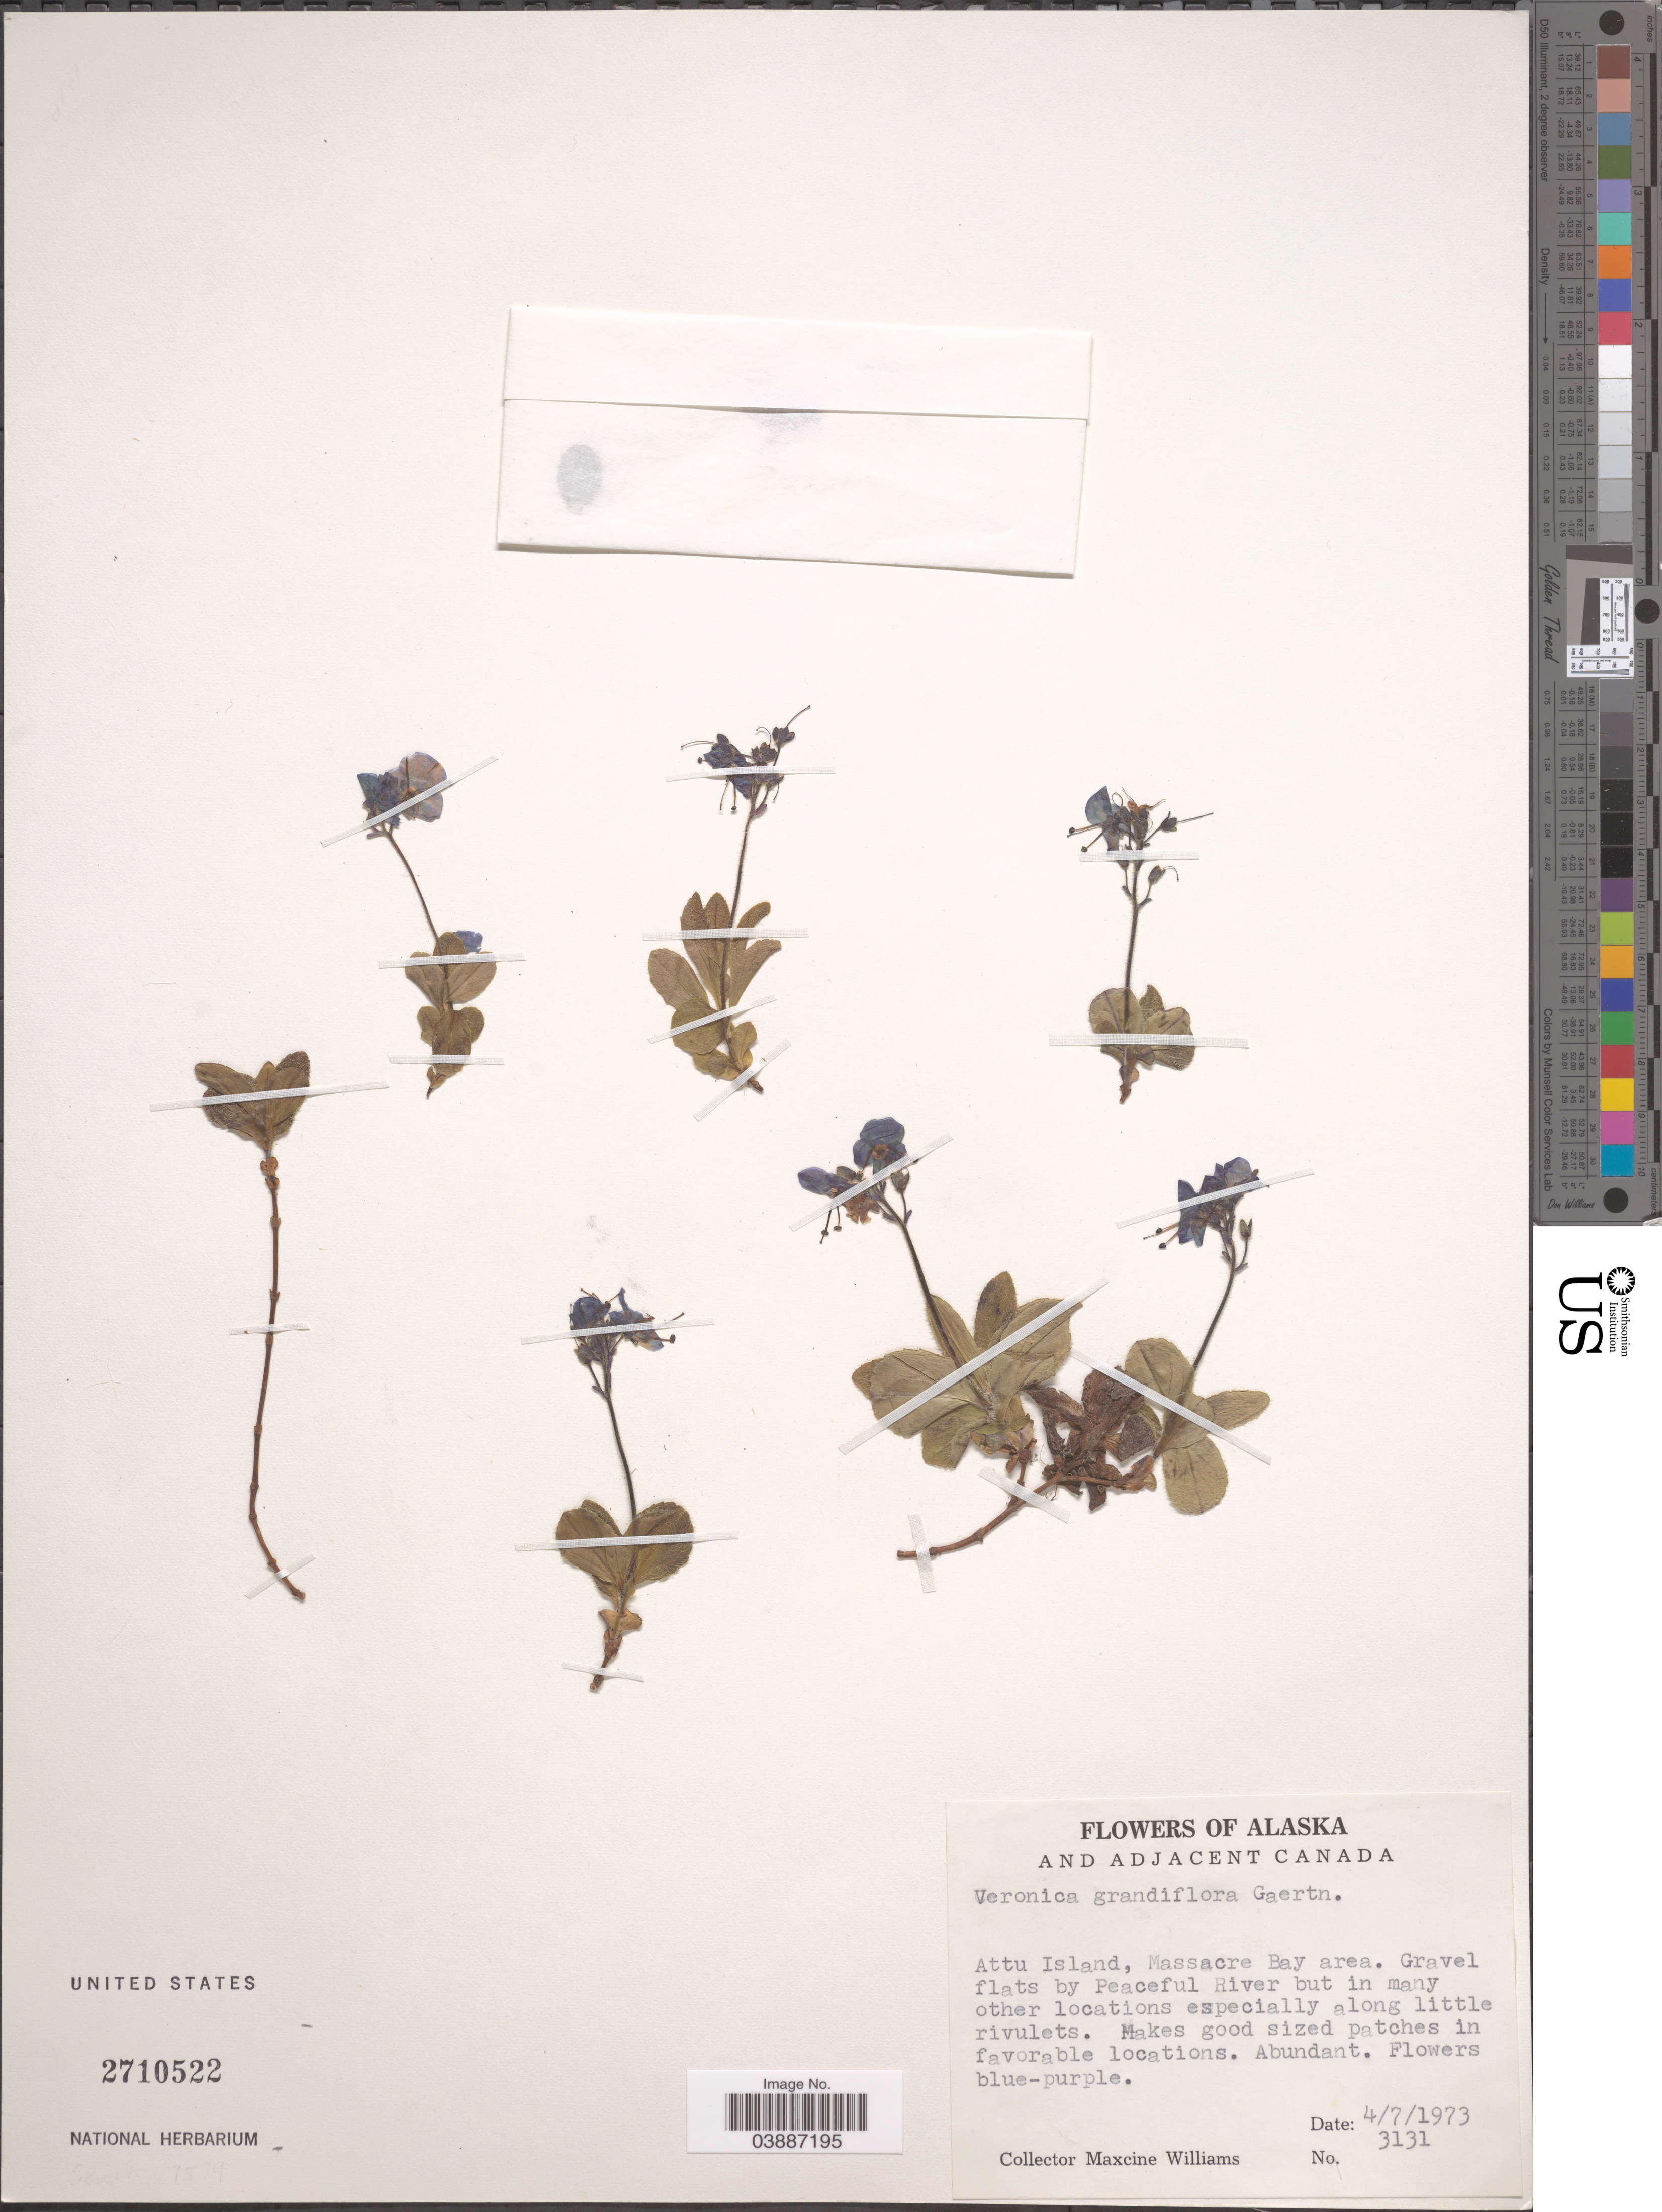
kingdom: Plantae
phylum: Tracheophyta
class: Magnoliopsida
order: Lamiales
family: Plantaginaceae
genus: Veronica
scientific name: Veronica grandiflora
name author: Gaertn.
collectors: M. Williams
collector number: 3131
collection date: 1973-04-07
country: United States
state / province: Alaska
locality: Attu Island, Massacre Bay area. Gravel flats by Peaceful River.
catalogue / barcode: US 2710522